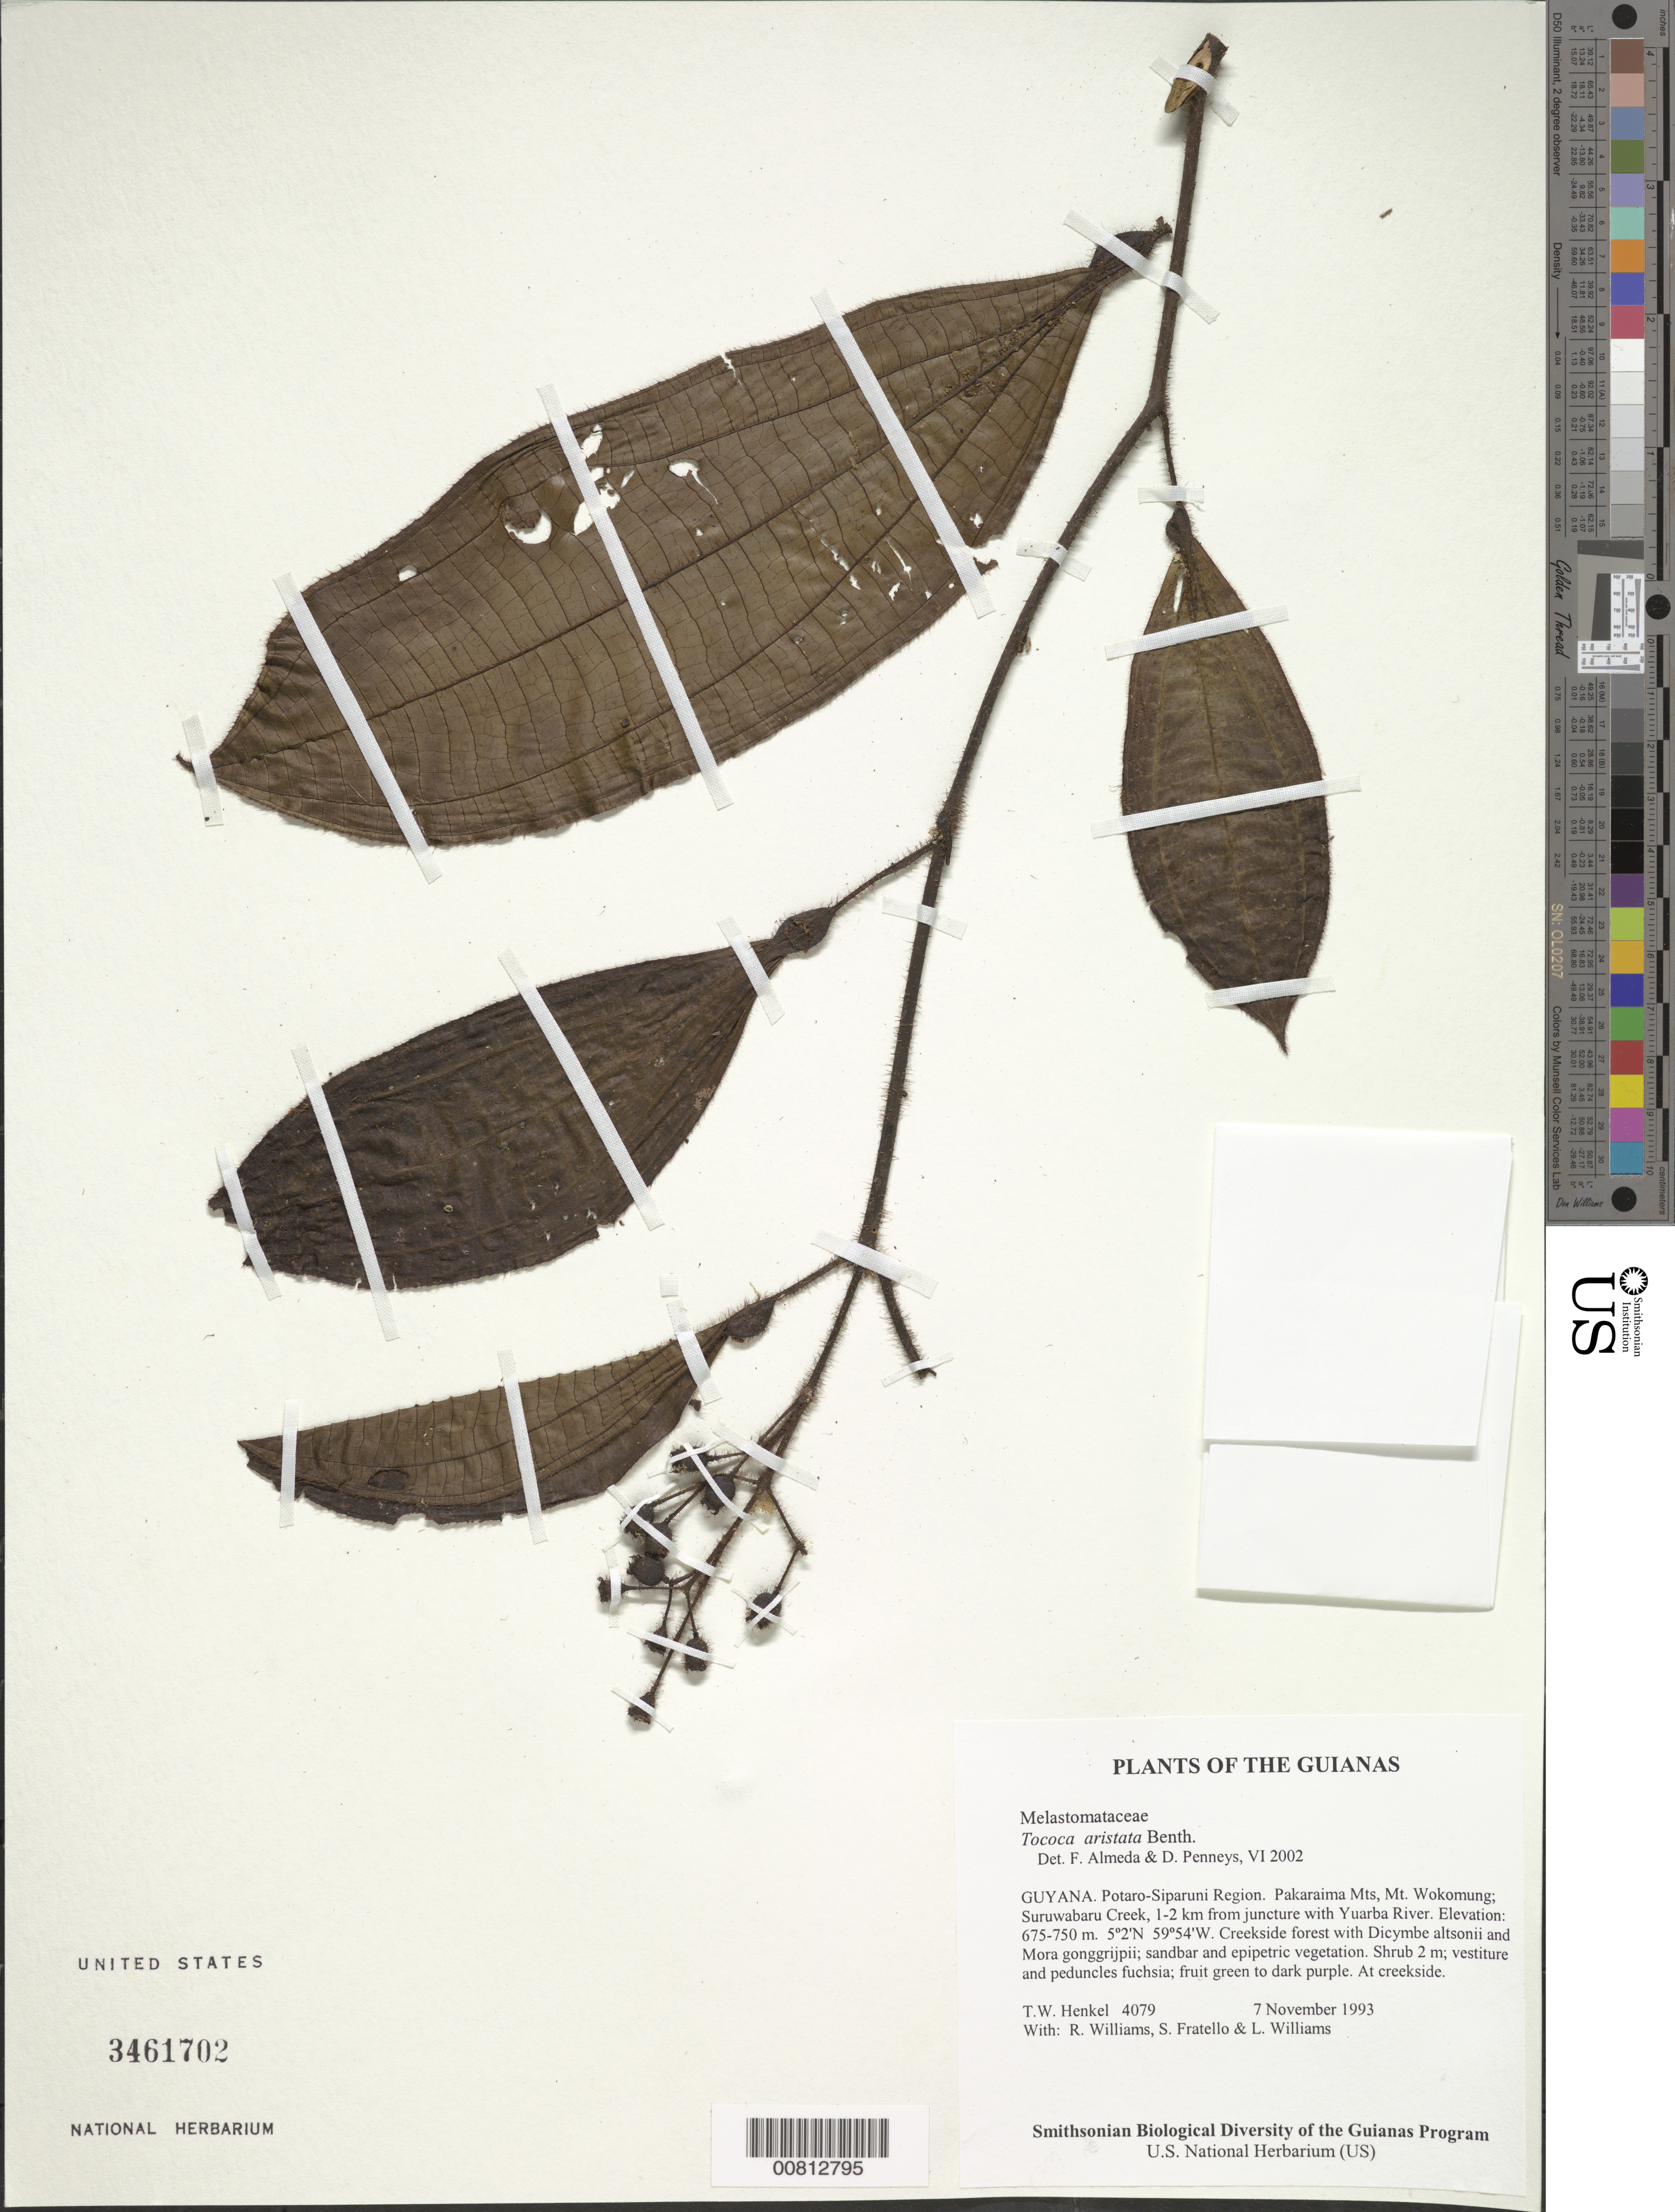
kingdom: Plantae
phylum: Tracheophyta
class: Magnoliopsida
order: Myrtales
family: Melastomataceae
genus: Tococa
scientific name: Tococa aristata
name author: Benth.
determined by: Almeda, F.; Penneys, D. S.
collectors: T. Henkel, R. Williams, S. Fratello & L. Williams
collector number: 4079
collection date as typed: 7 November 1993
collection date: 1993-11-07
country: Guyana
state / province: Potaro-Siparuni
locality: Pakaraima Mts, Mt. Wokomung; Suruwabaru Creek, 1-2 km from juncture with Yuarba River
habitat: Creekside forest with Dicymbe altsonii and Mora gonggrijpii; sandbar and epipetric vegetation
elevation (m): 675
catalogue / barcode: US 3461702